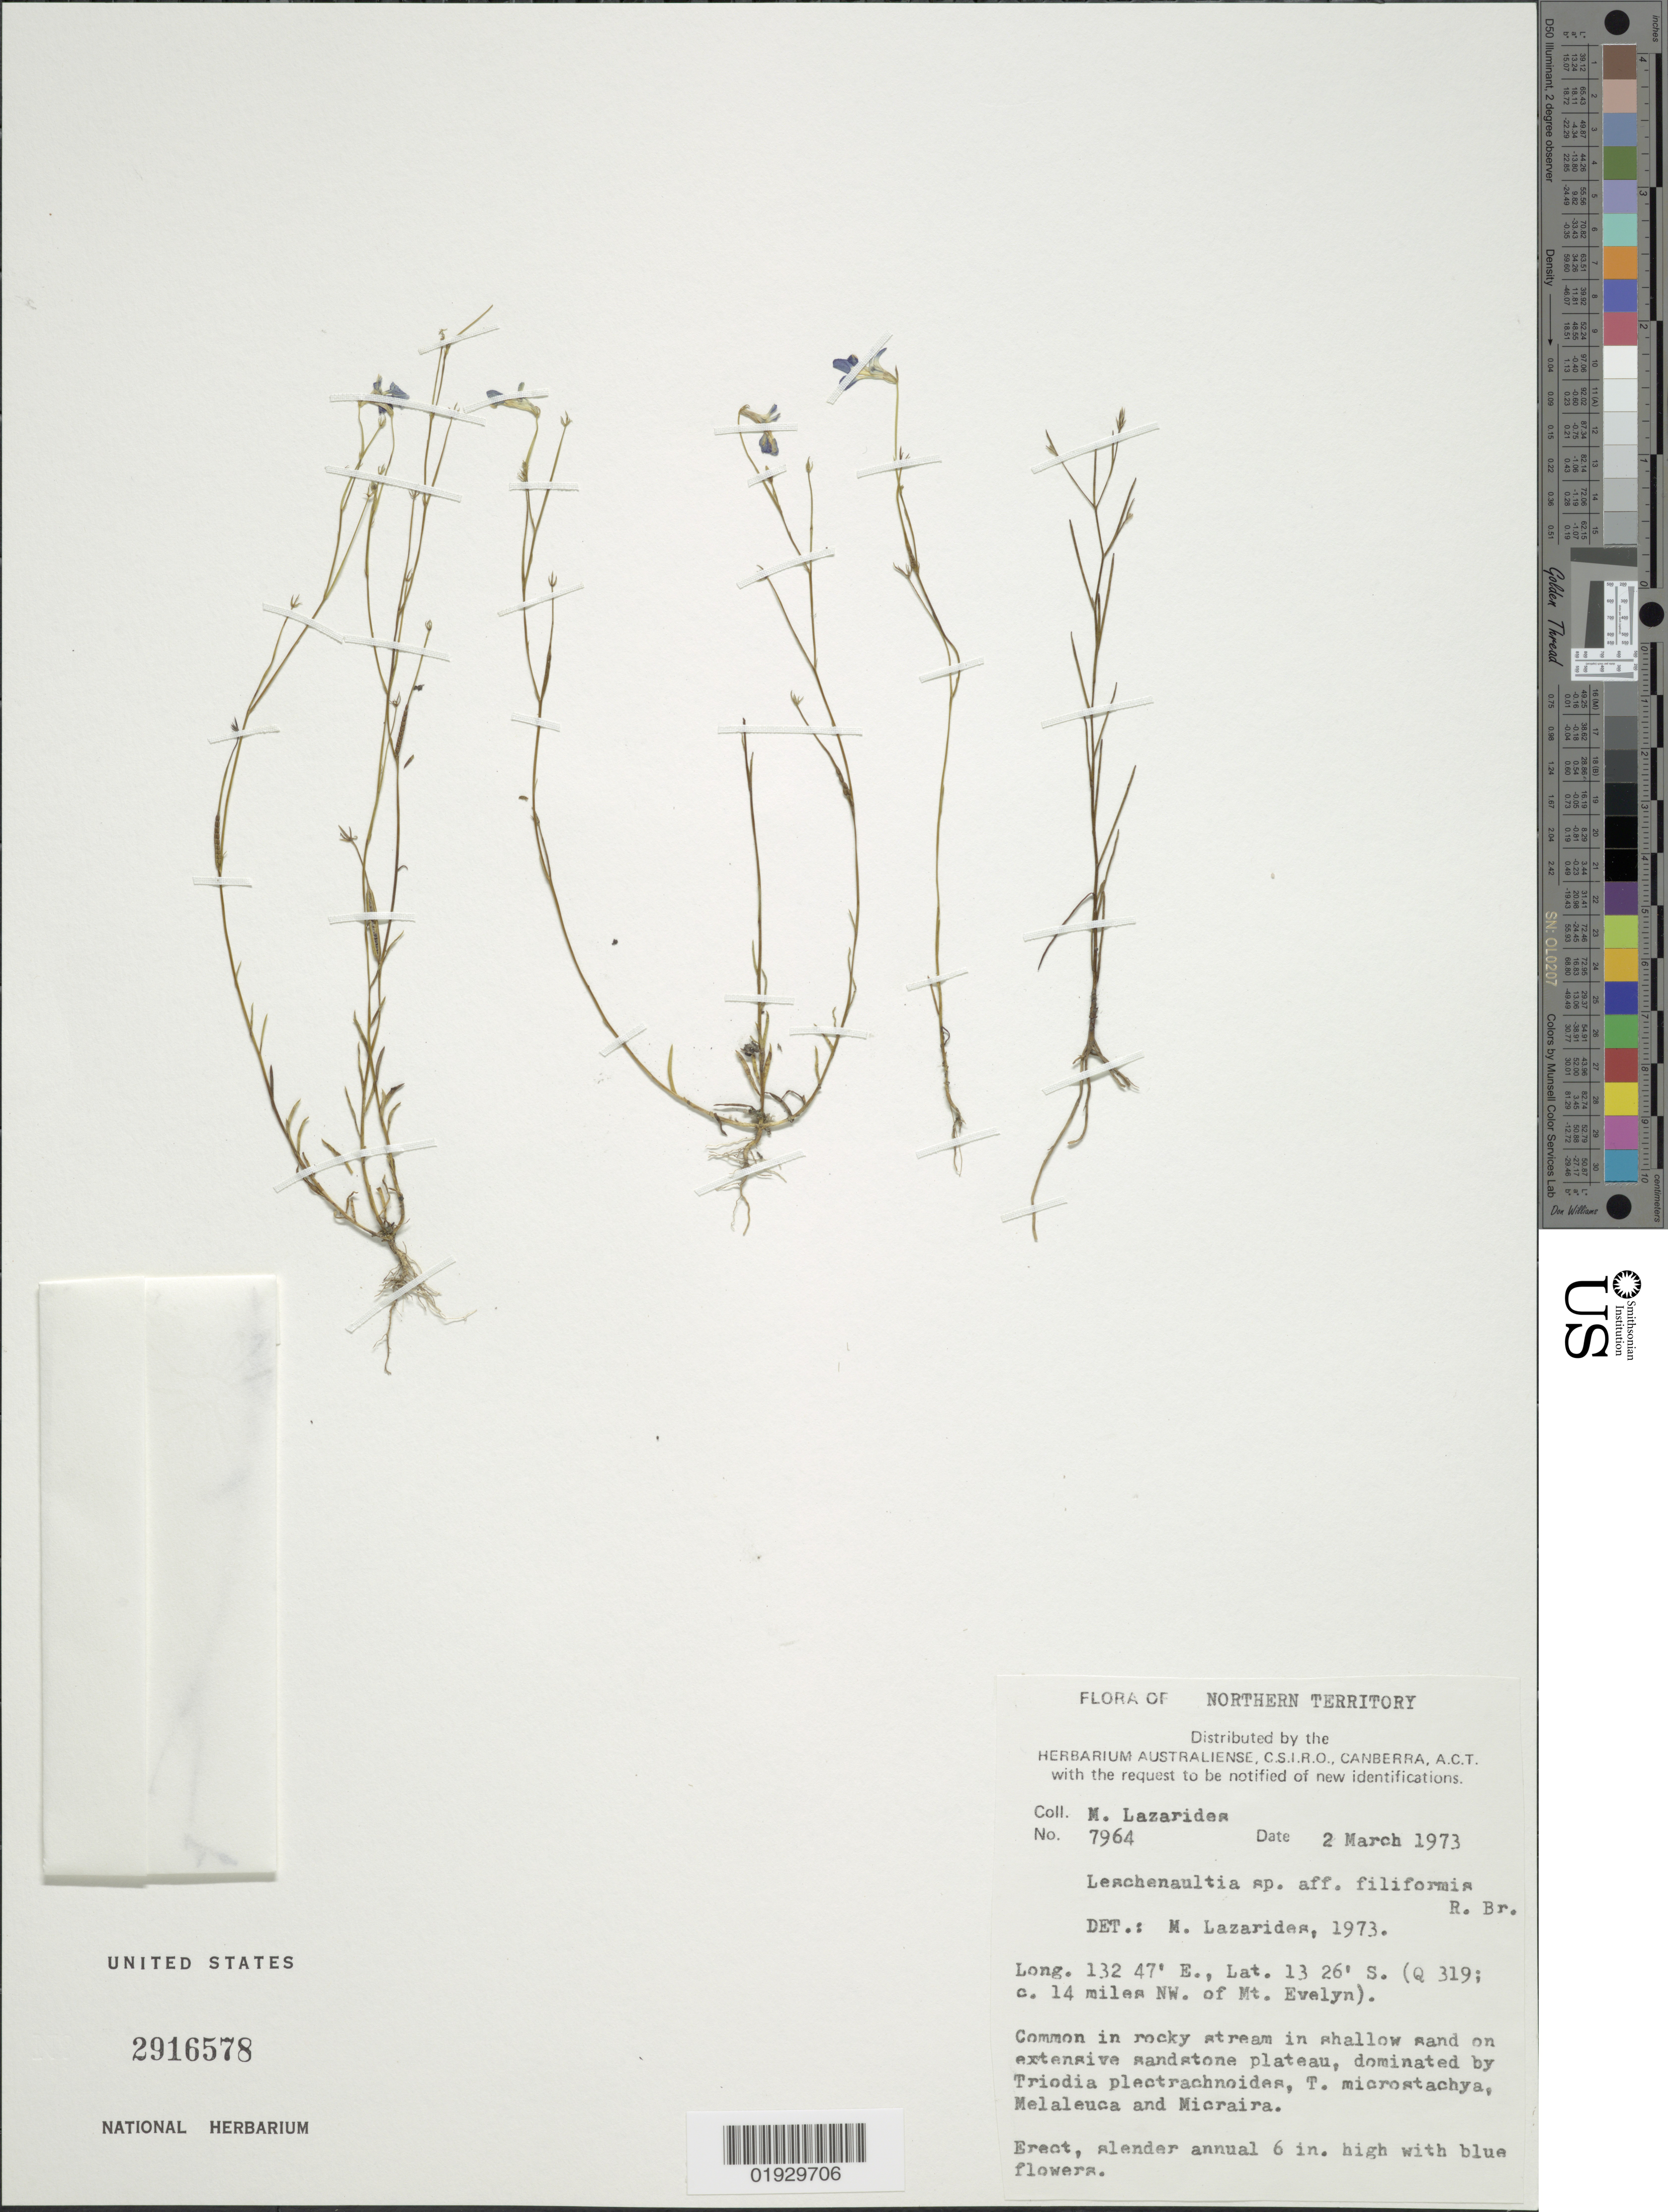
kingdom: Plantae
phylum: Tracheophyta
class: Magnoliopsida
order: Asterales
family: Goodeniaceae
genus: Leschenaultia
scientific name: Leschenaultia filiformis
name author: R. Br.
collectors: M. Lazarides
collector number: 7964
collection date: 1973-03-02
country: Australia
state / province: Northern Territory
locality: Q 319; c. 14 miles NW. of Mt. Evelyn.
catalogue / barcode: US 2916578